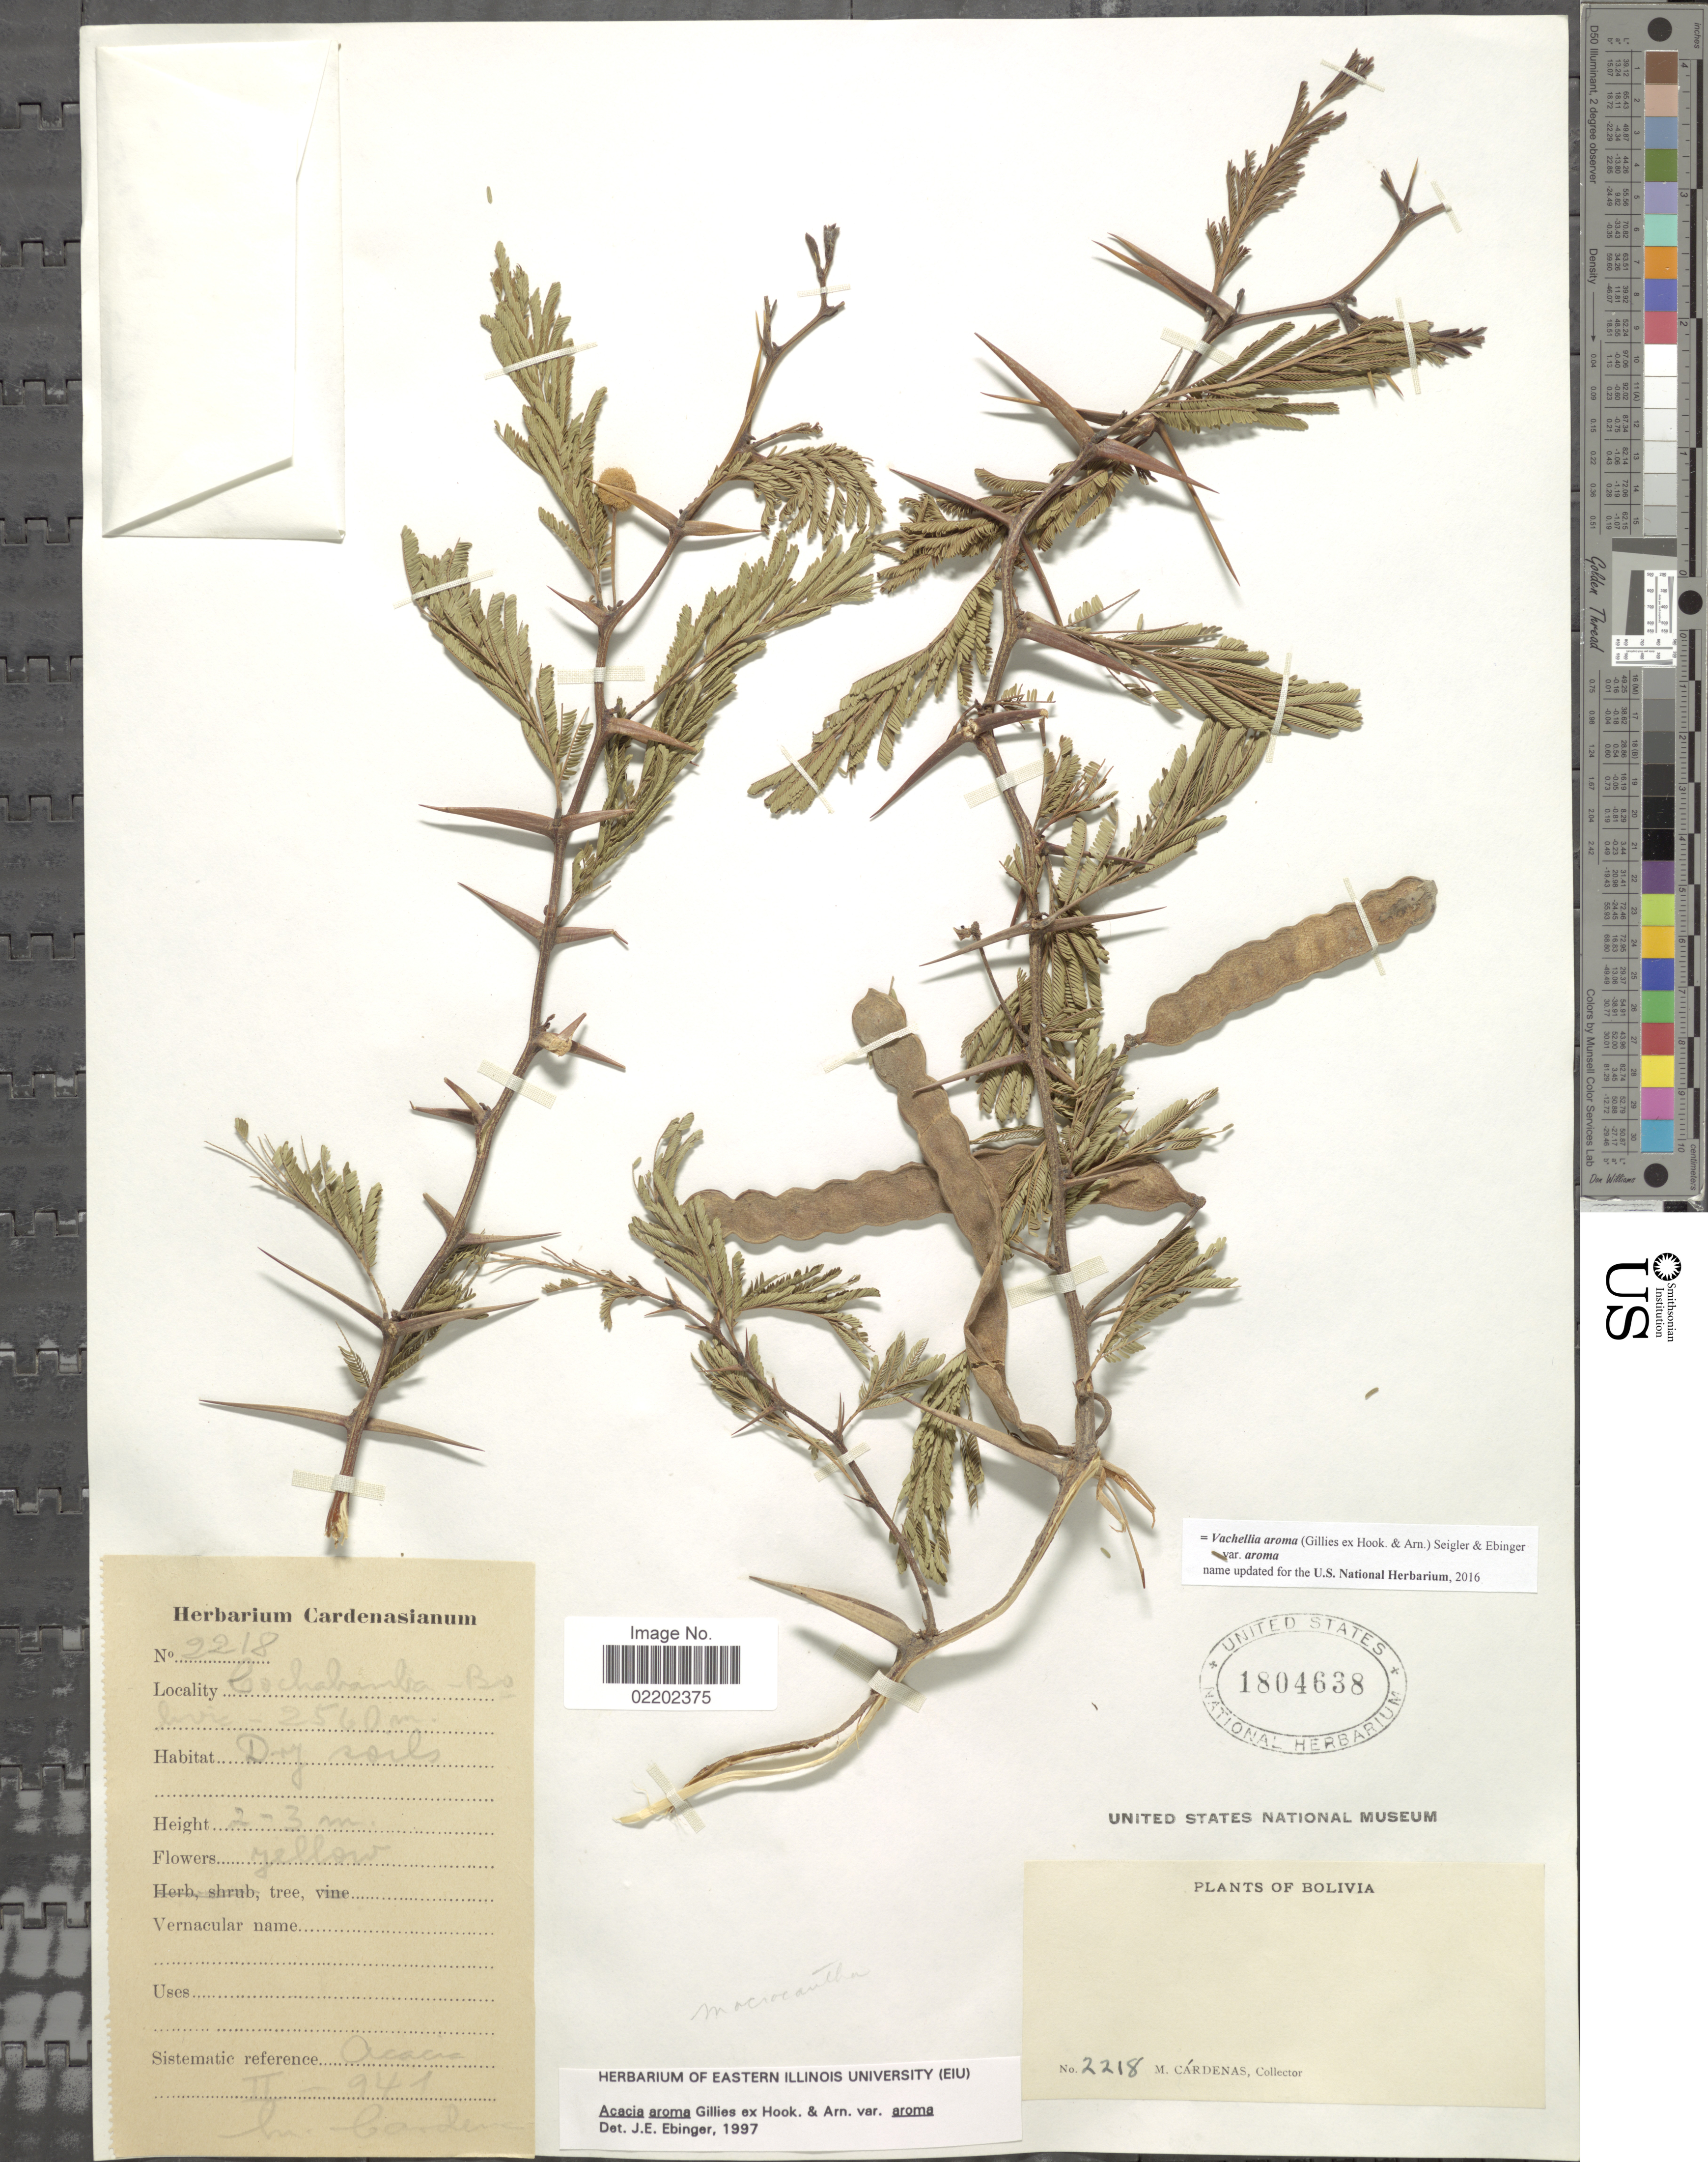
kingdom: Plantae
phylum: Tracheophyta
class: Magnoliopsida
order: Fabales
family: Fabaceae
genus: Vachellia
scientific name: Vachellia aroma var. aroma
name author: (Gillies ex Hook. & Arn.) Seigler & Ebinger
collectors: M. Cárdenas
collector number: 2218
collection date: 1941-02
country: Bolivia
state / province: Cochabamba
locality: Dry soils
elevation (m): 2560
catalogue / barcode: US 1804638